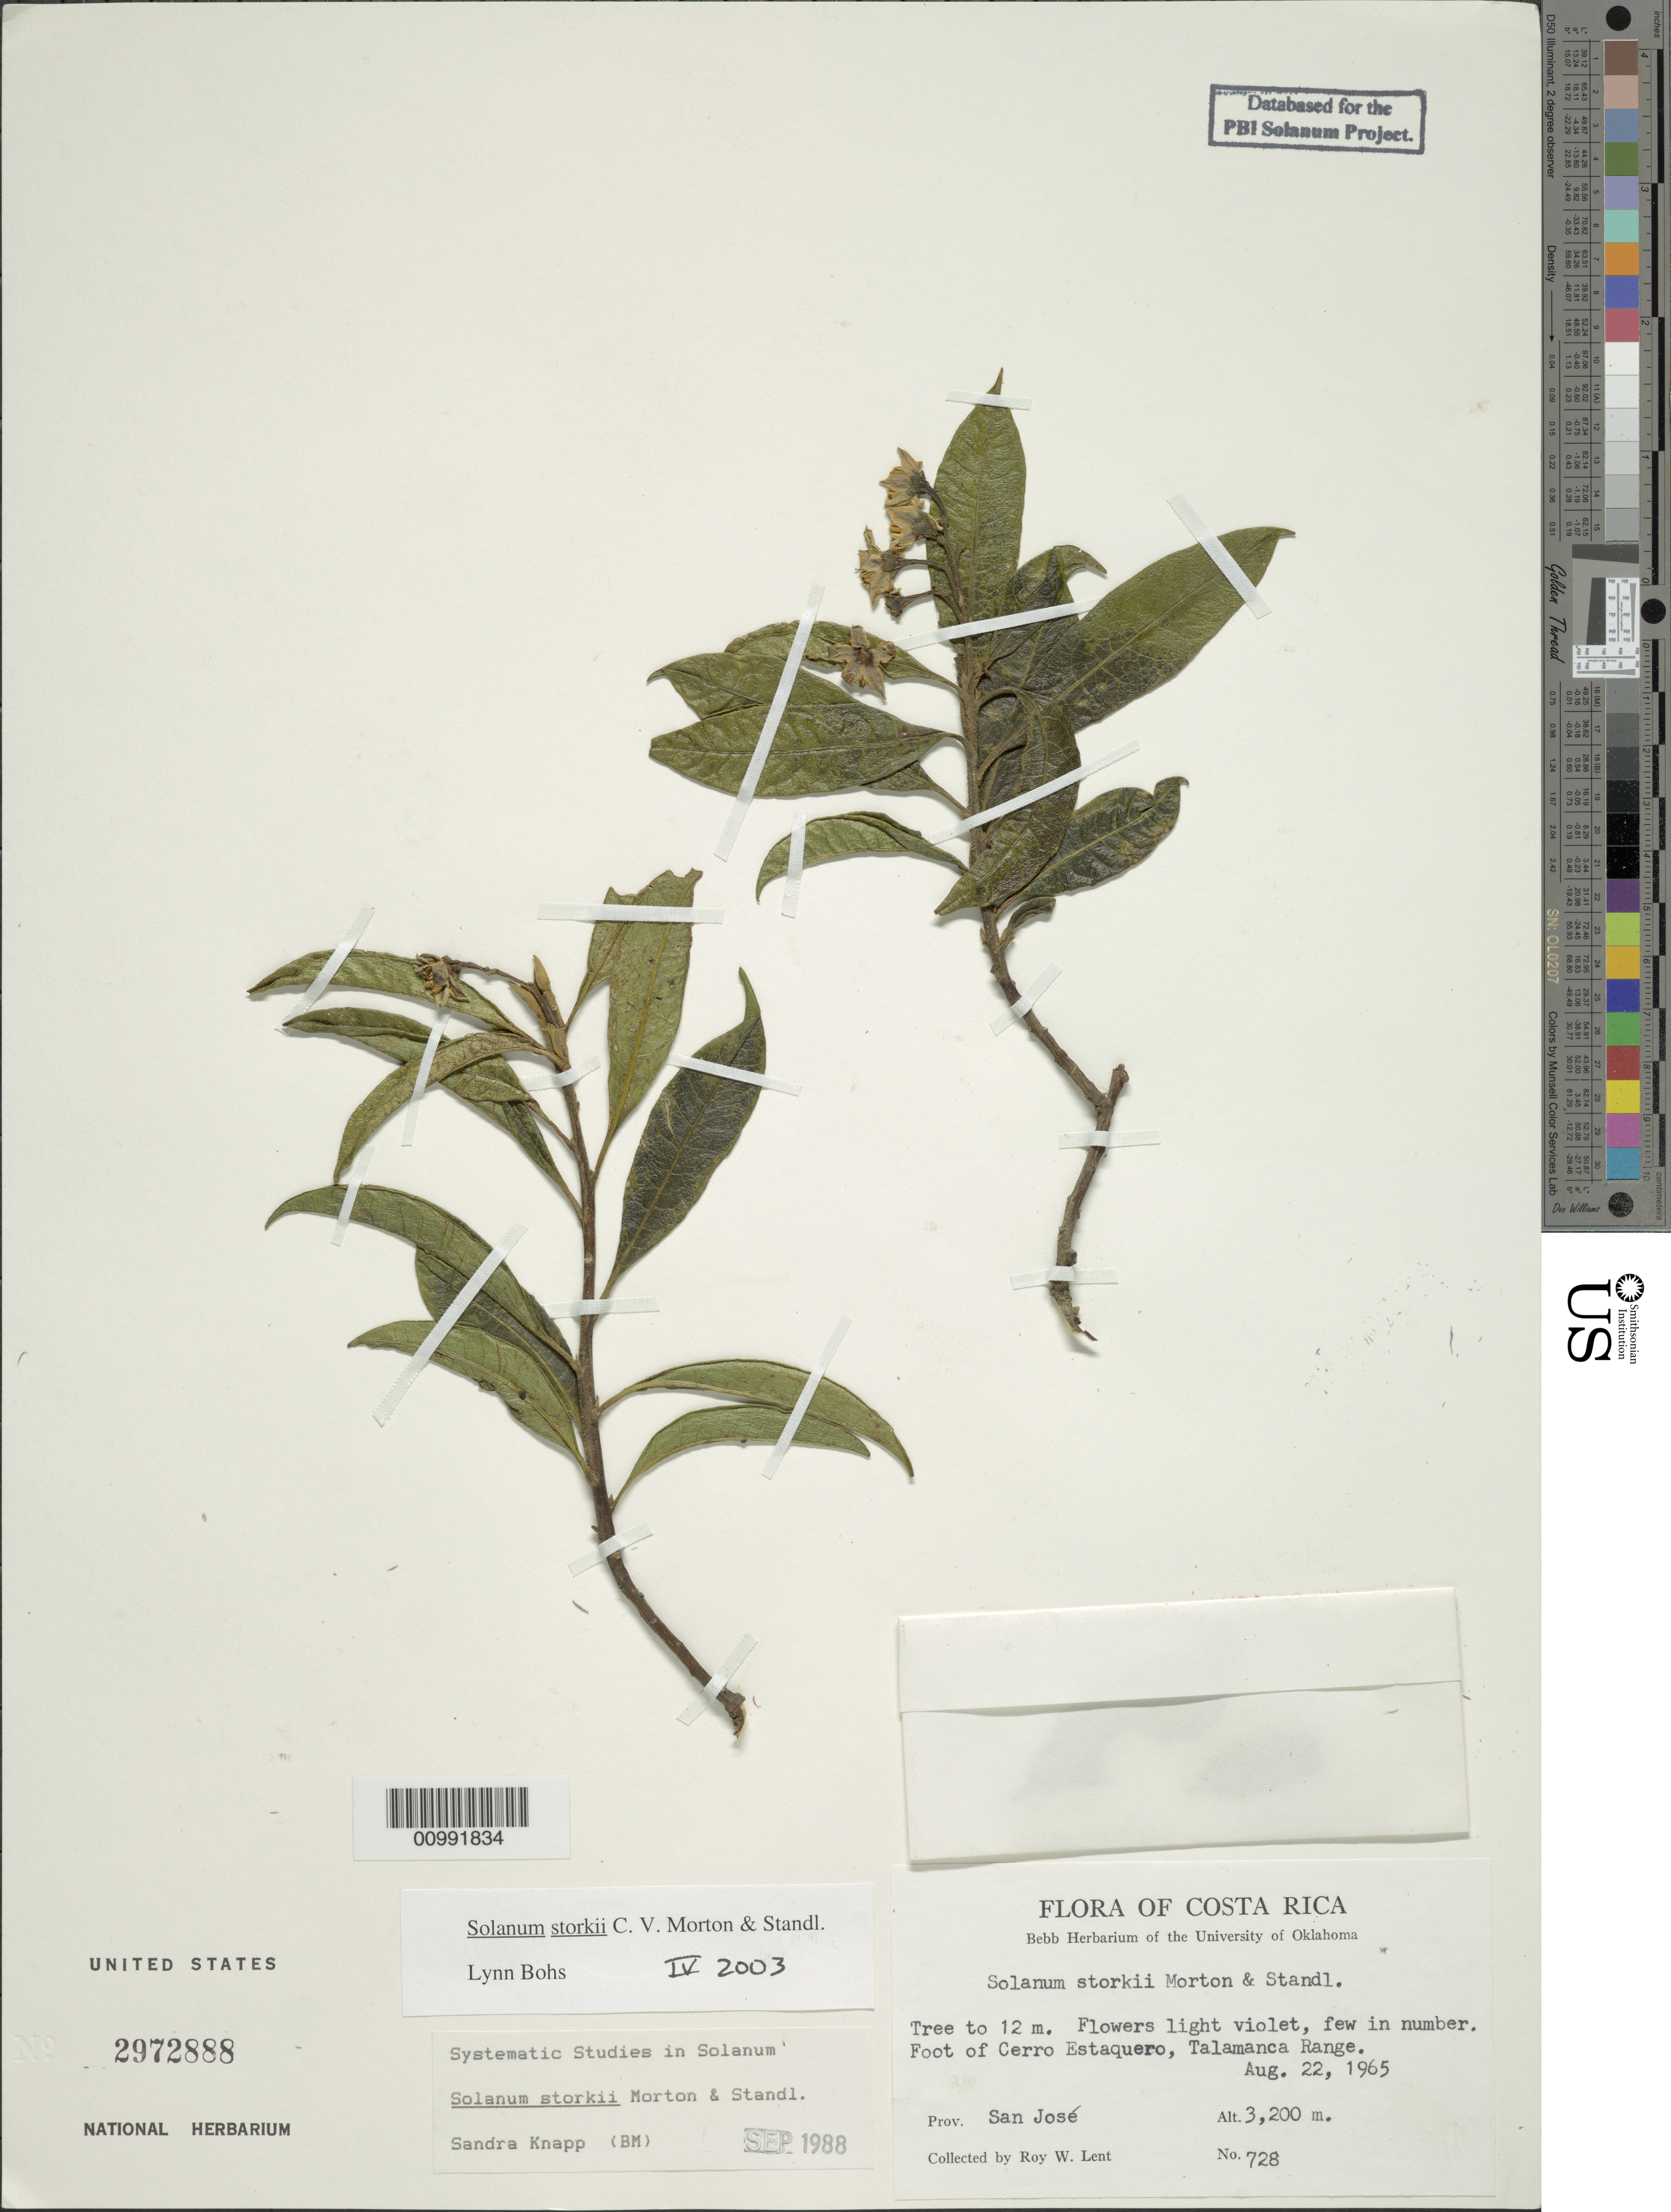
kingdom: Plantae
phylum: Tracheophyta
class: Magnoliopsida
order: Solanales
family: Solanaceae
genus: Solanum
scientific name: Solanum storkii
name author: C.V. Morton & Standl.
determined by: Bohs, L. A.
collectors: R. W. Lent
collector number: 728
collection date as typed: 22 Aug 1965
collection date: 1965-08-22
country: Costa Rica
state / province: San José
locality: Foot of Cerro Estaquero, Talamanca Range.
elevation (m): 3200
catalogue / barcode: US 2972888